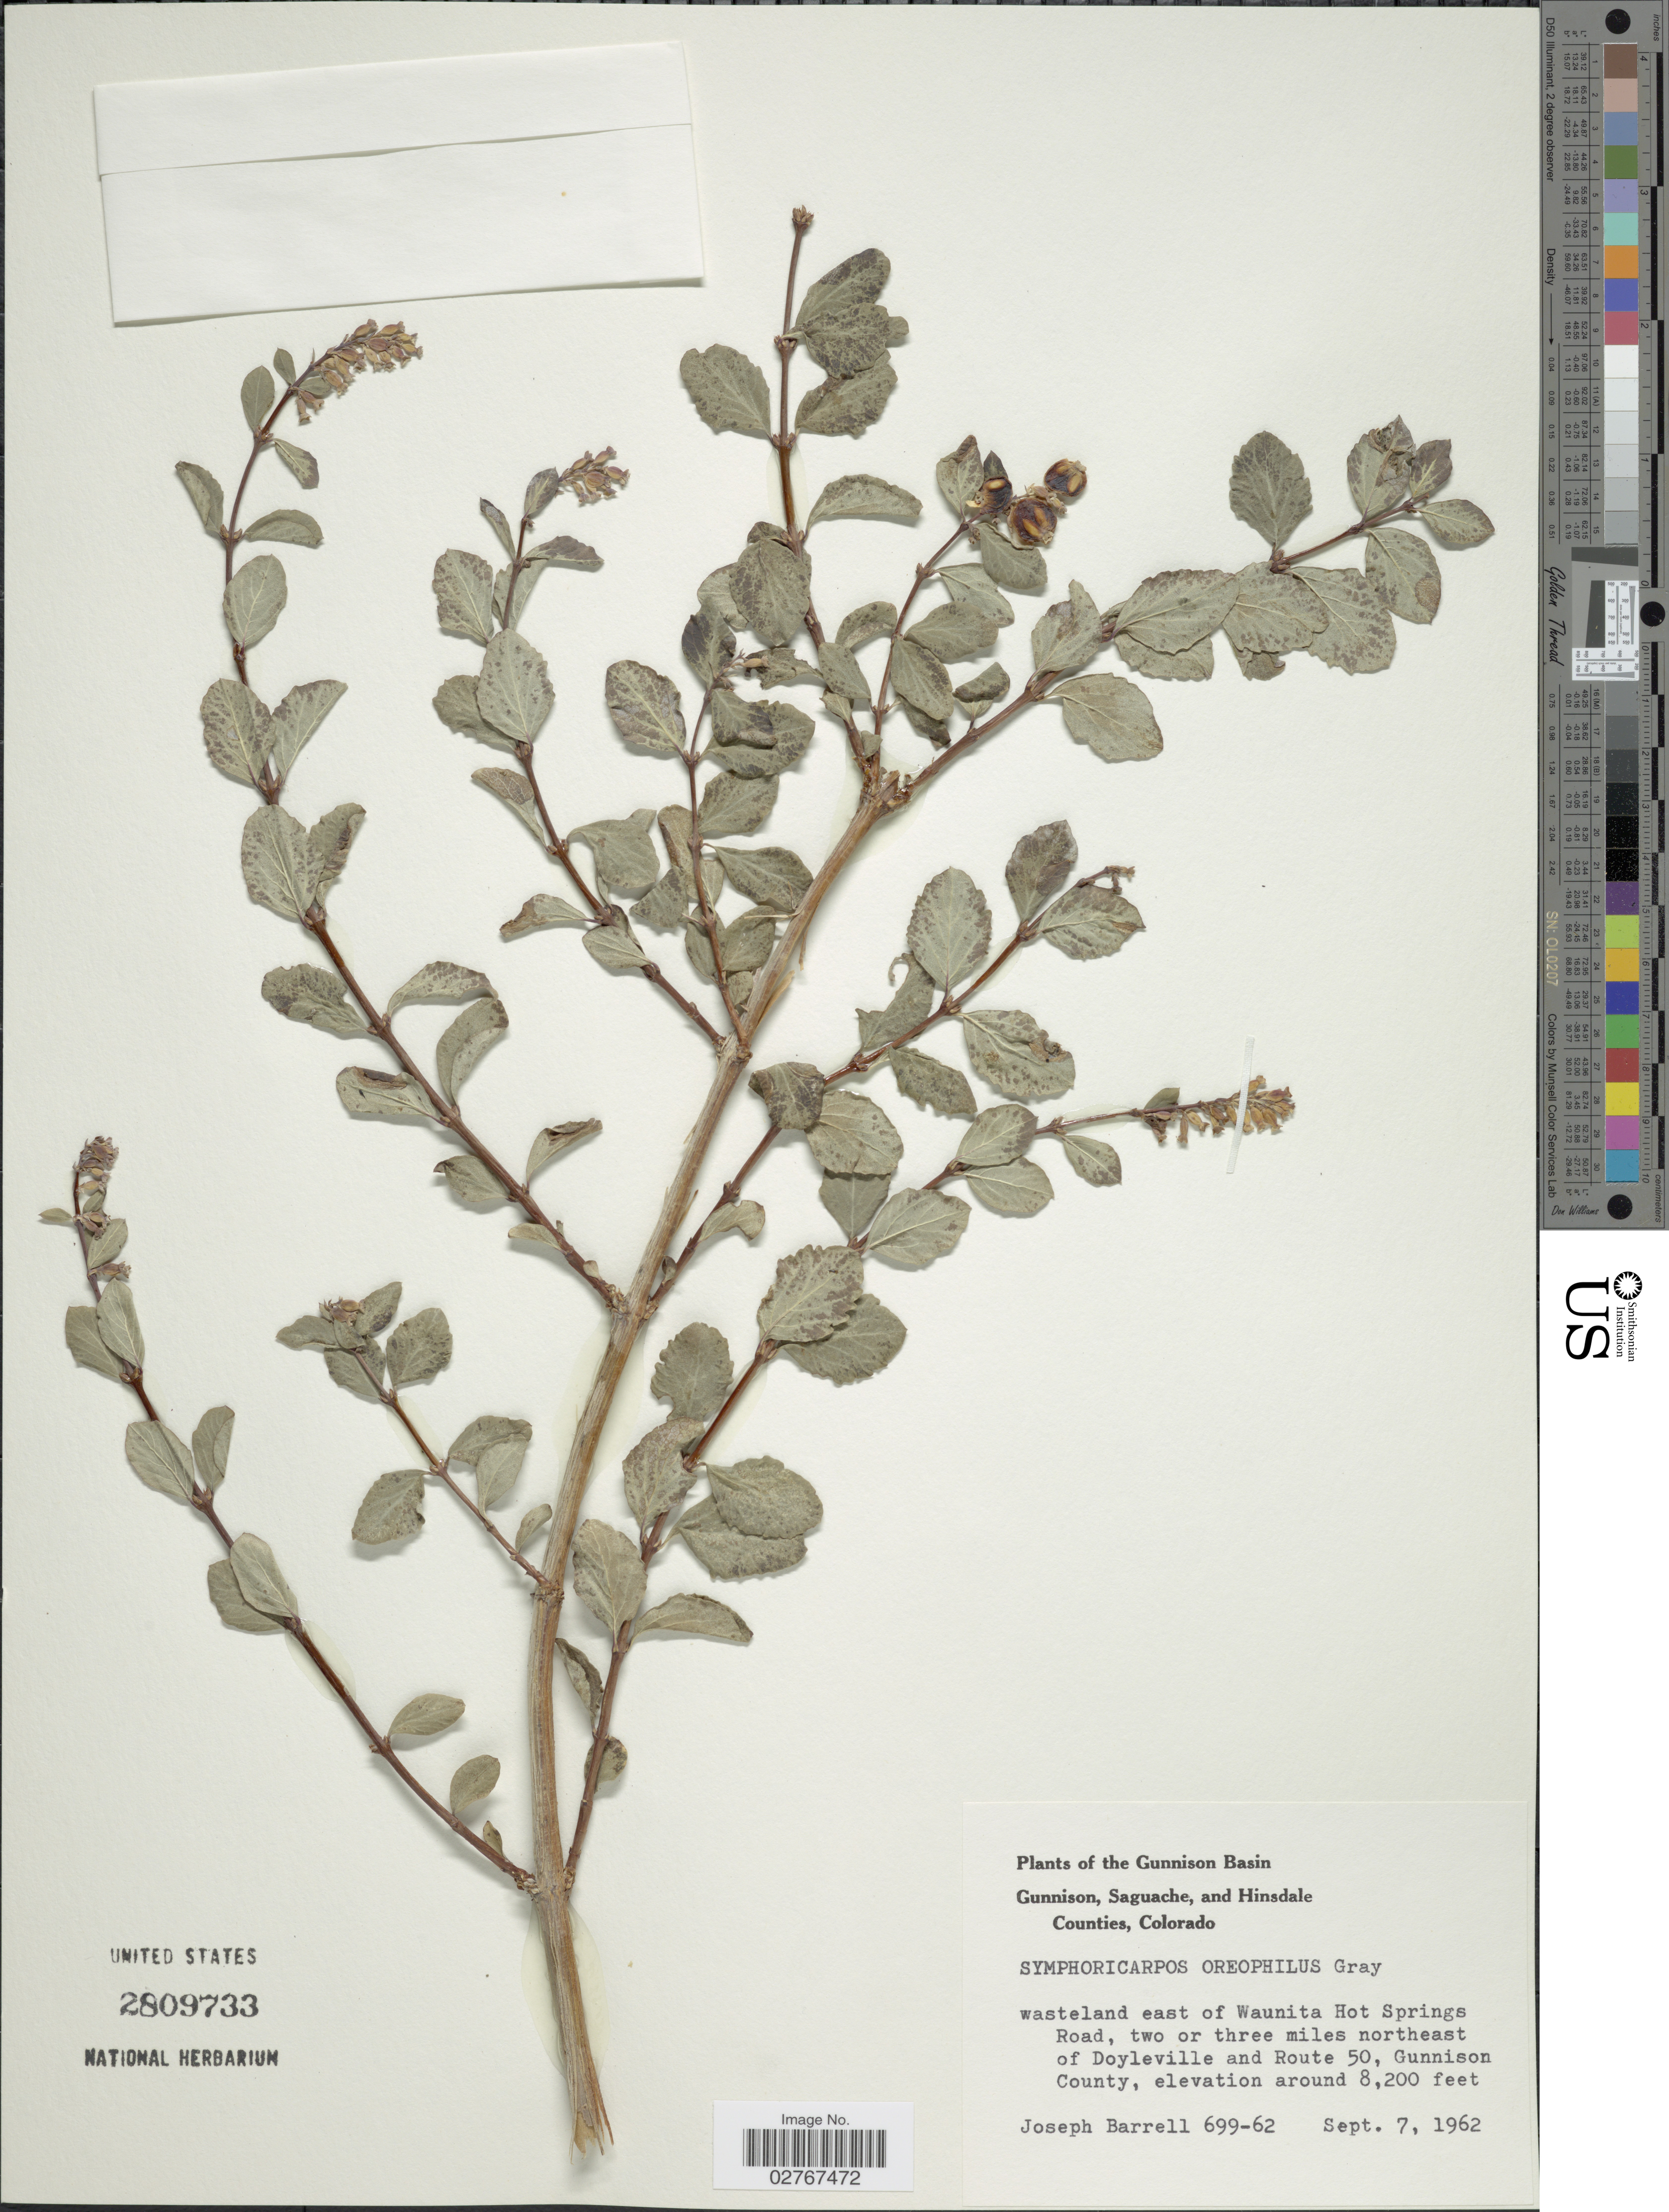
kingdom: Plantae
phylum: Tracheophyta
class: Magnoliopsida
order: Dipsacales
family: Caprifoliaceae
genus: Symphoricarpos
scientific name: Symphoricarpos oreophilus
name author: A. Gray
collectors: J. Barrell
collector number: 699-62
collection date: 1962-09-07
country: United States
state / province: Colorado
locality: Gunnison Basin, Wasteland east of Waunita Hot Springs Road, two or three mile northeast of Doyleville and Route 50, Gunnison County.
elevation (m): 2499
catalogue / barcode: US 2809733